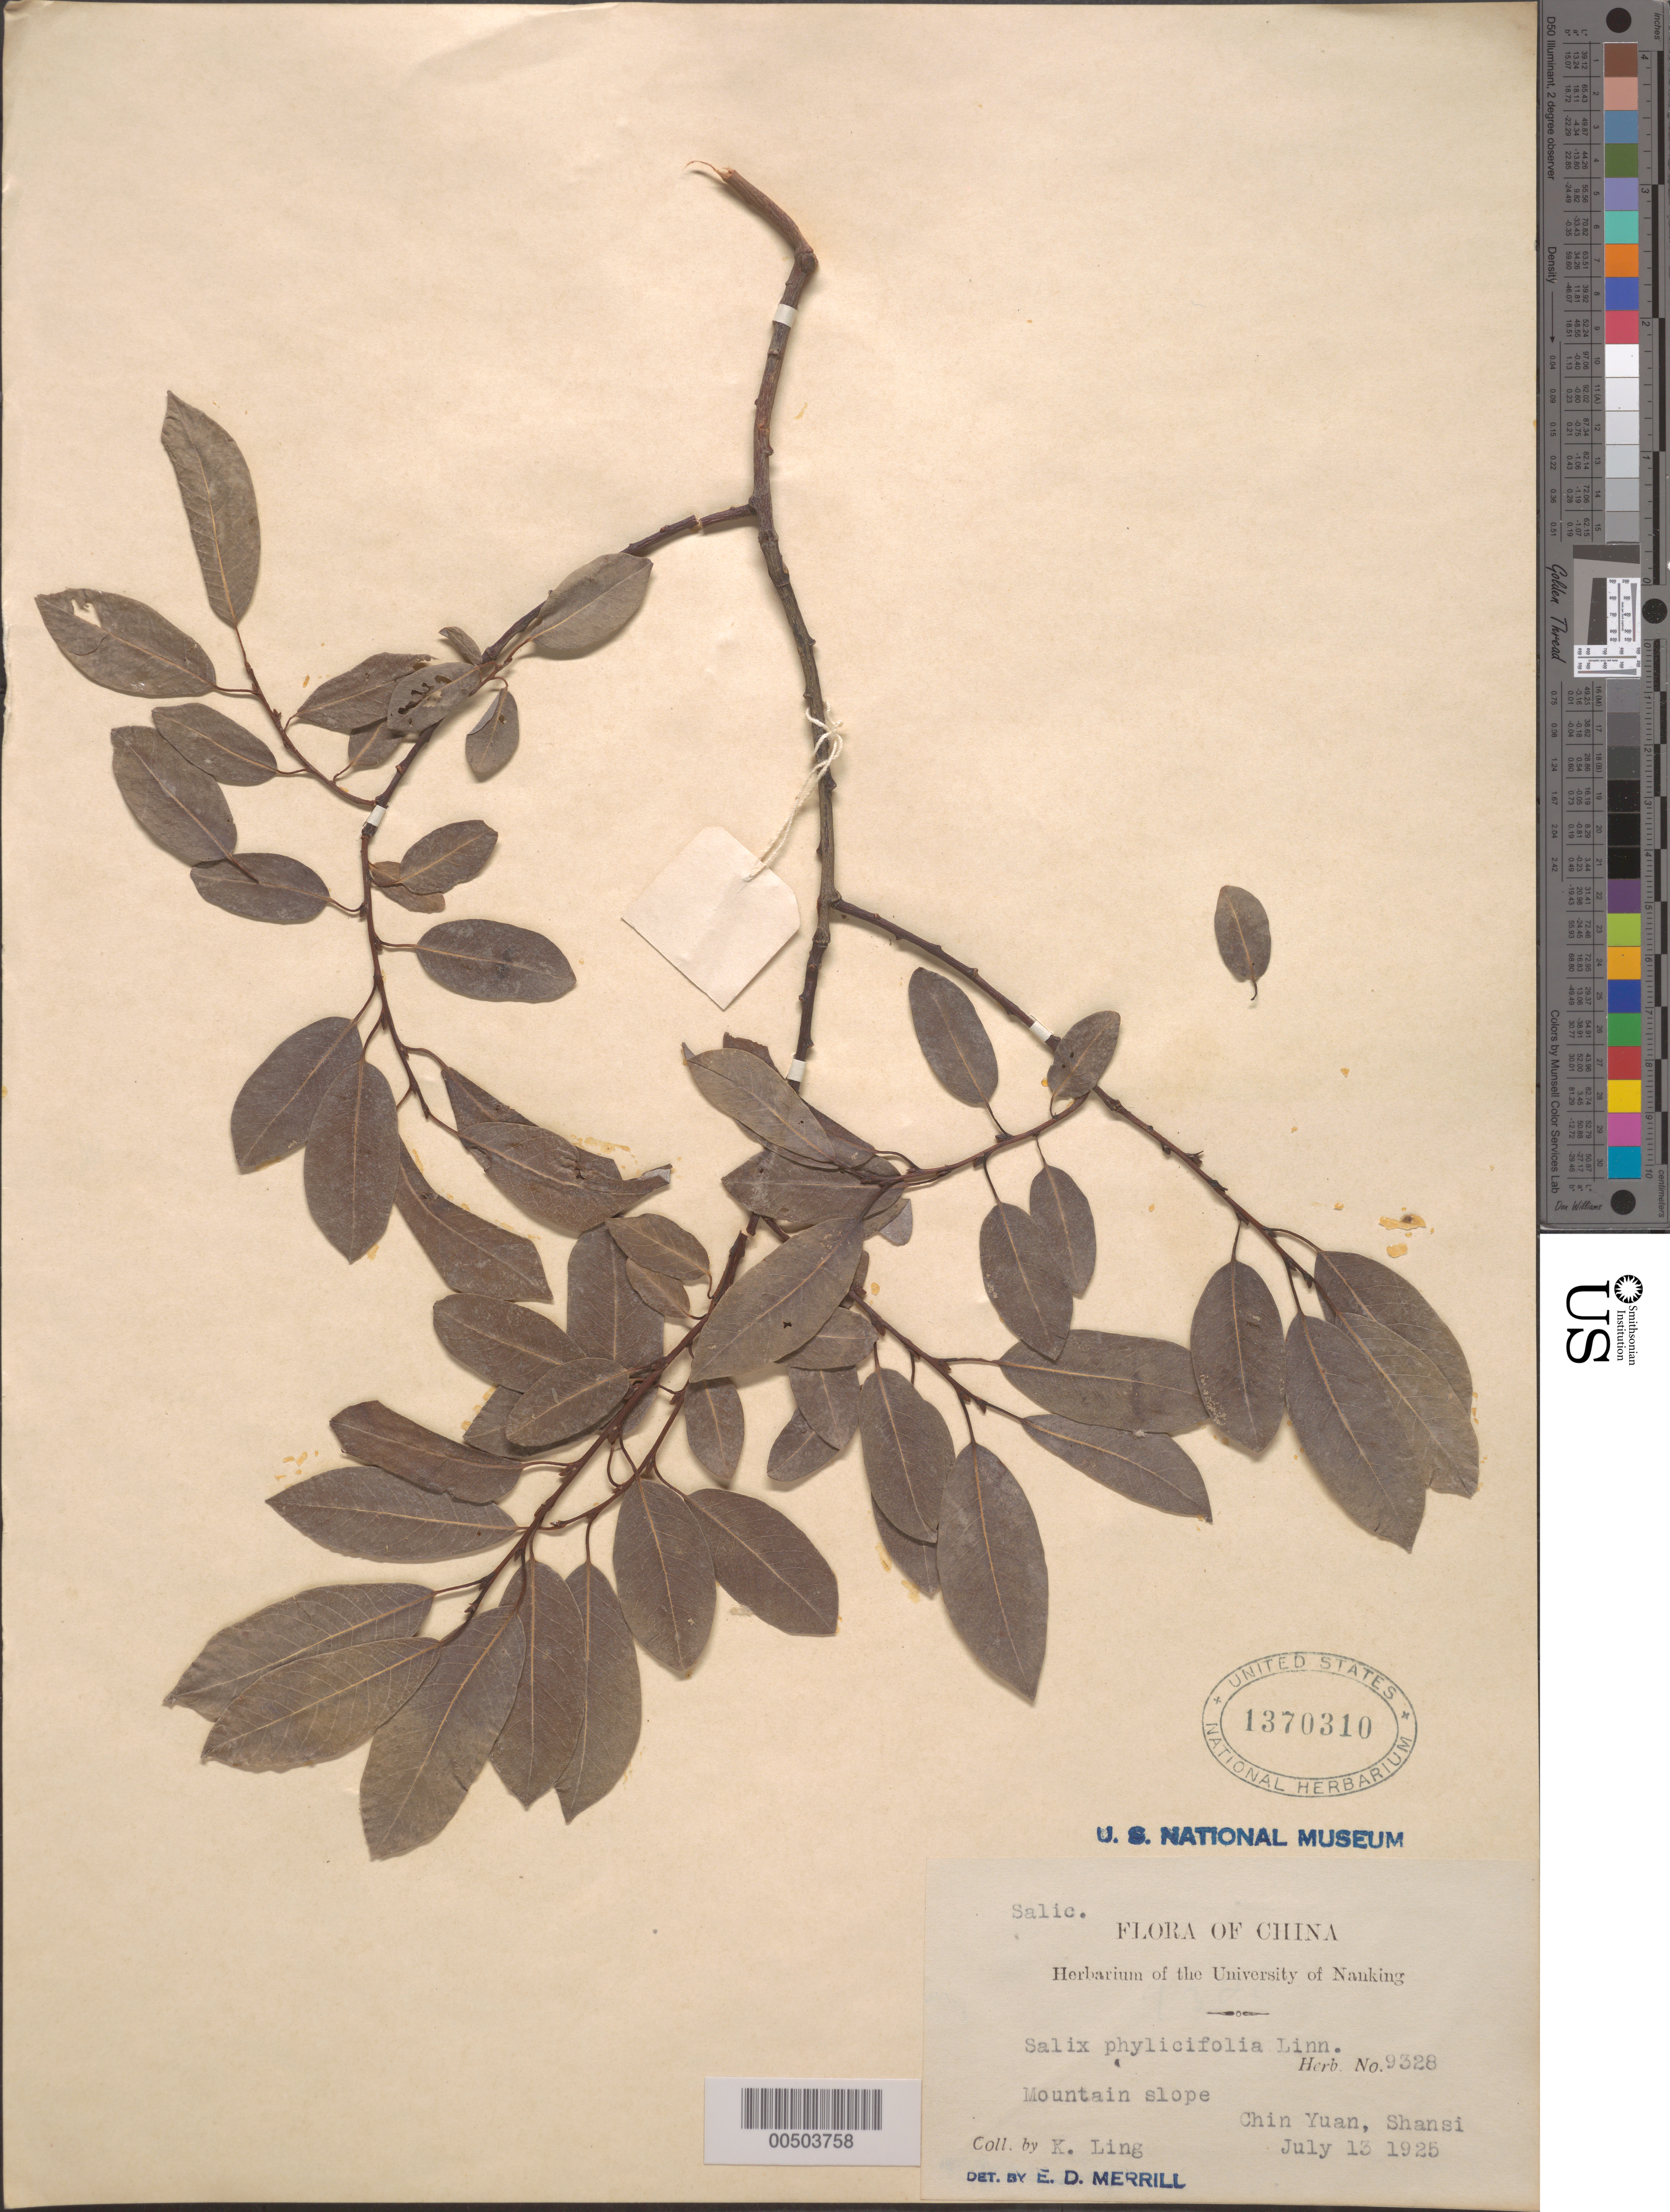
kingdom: Plantae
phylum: Tracheophyta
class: Magnoliopsida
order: Malpighiales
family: Salicaceae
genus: Salix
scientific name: Salix phylicifolia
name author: L.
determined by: Merrill, Elmer D.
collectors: K. Ling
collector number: herb. no. 9328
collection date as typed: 13 Jul 1925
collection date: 1925-07-13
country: China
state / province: Shanxi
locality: Mountain slope, Chin Yuan District (Ch'in-yüan Hsien or Qinyuan Xian?)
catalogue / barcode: US 1370310